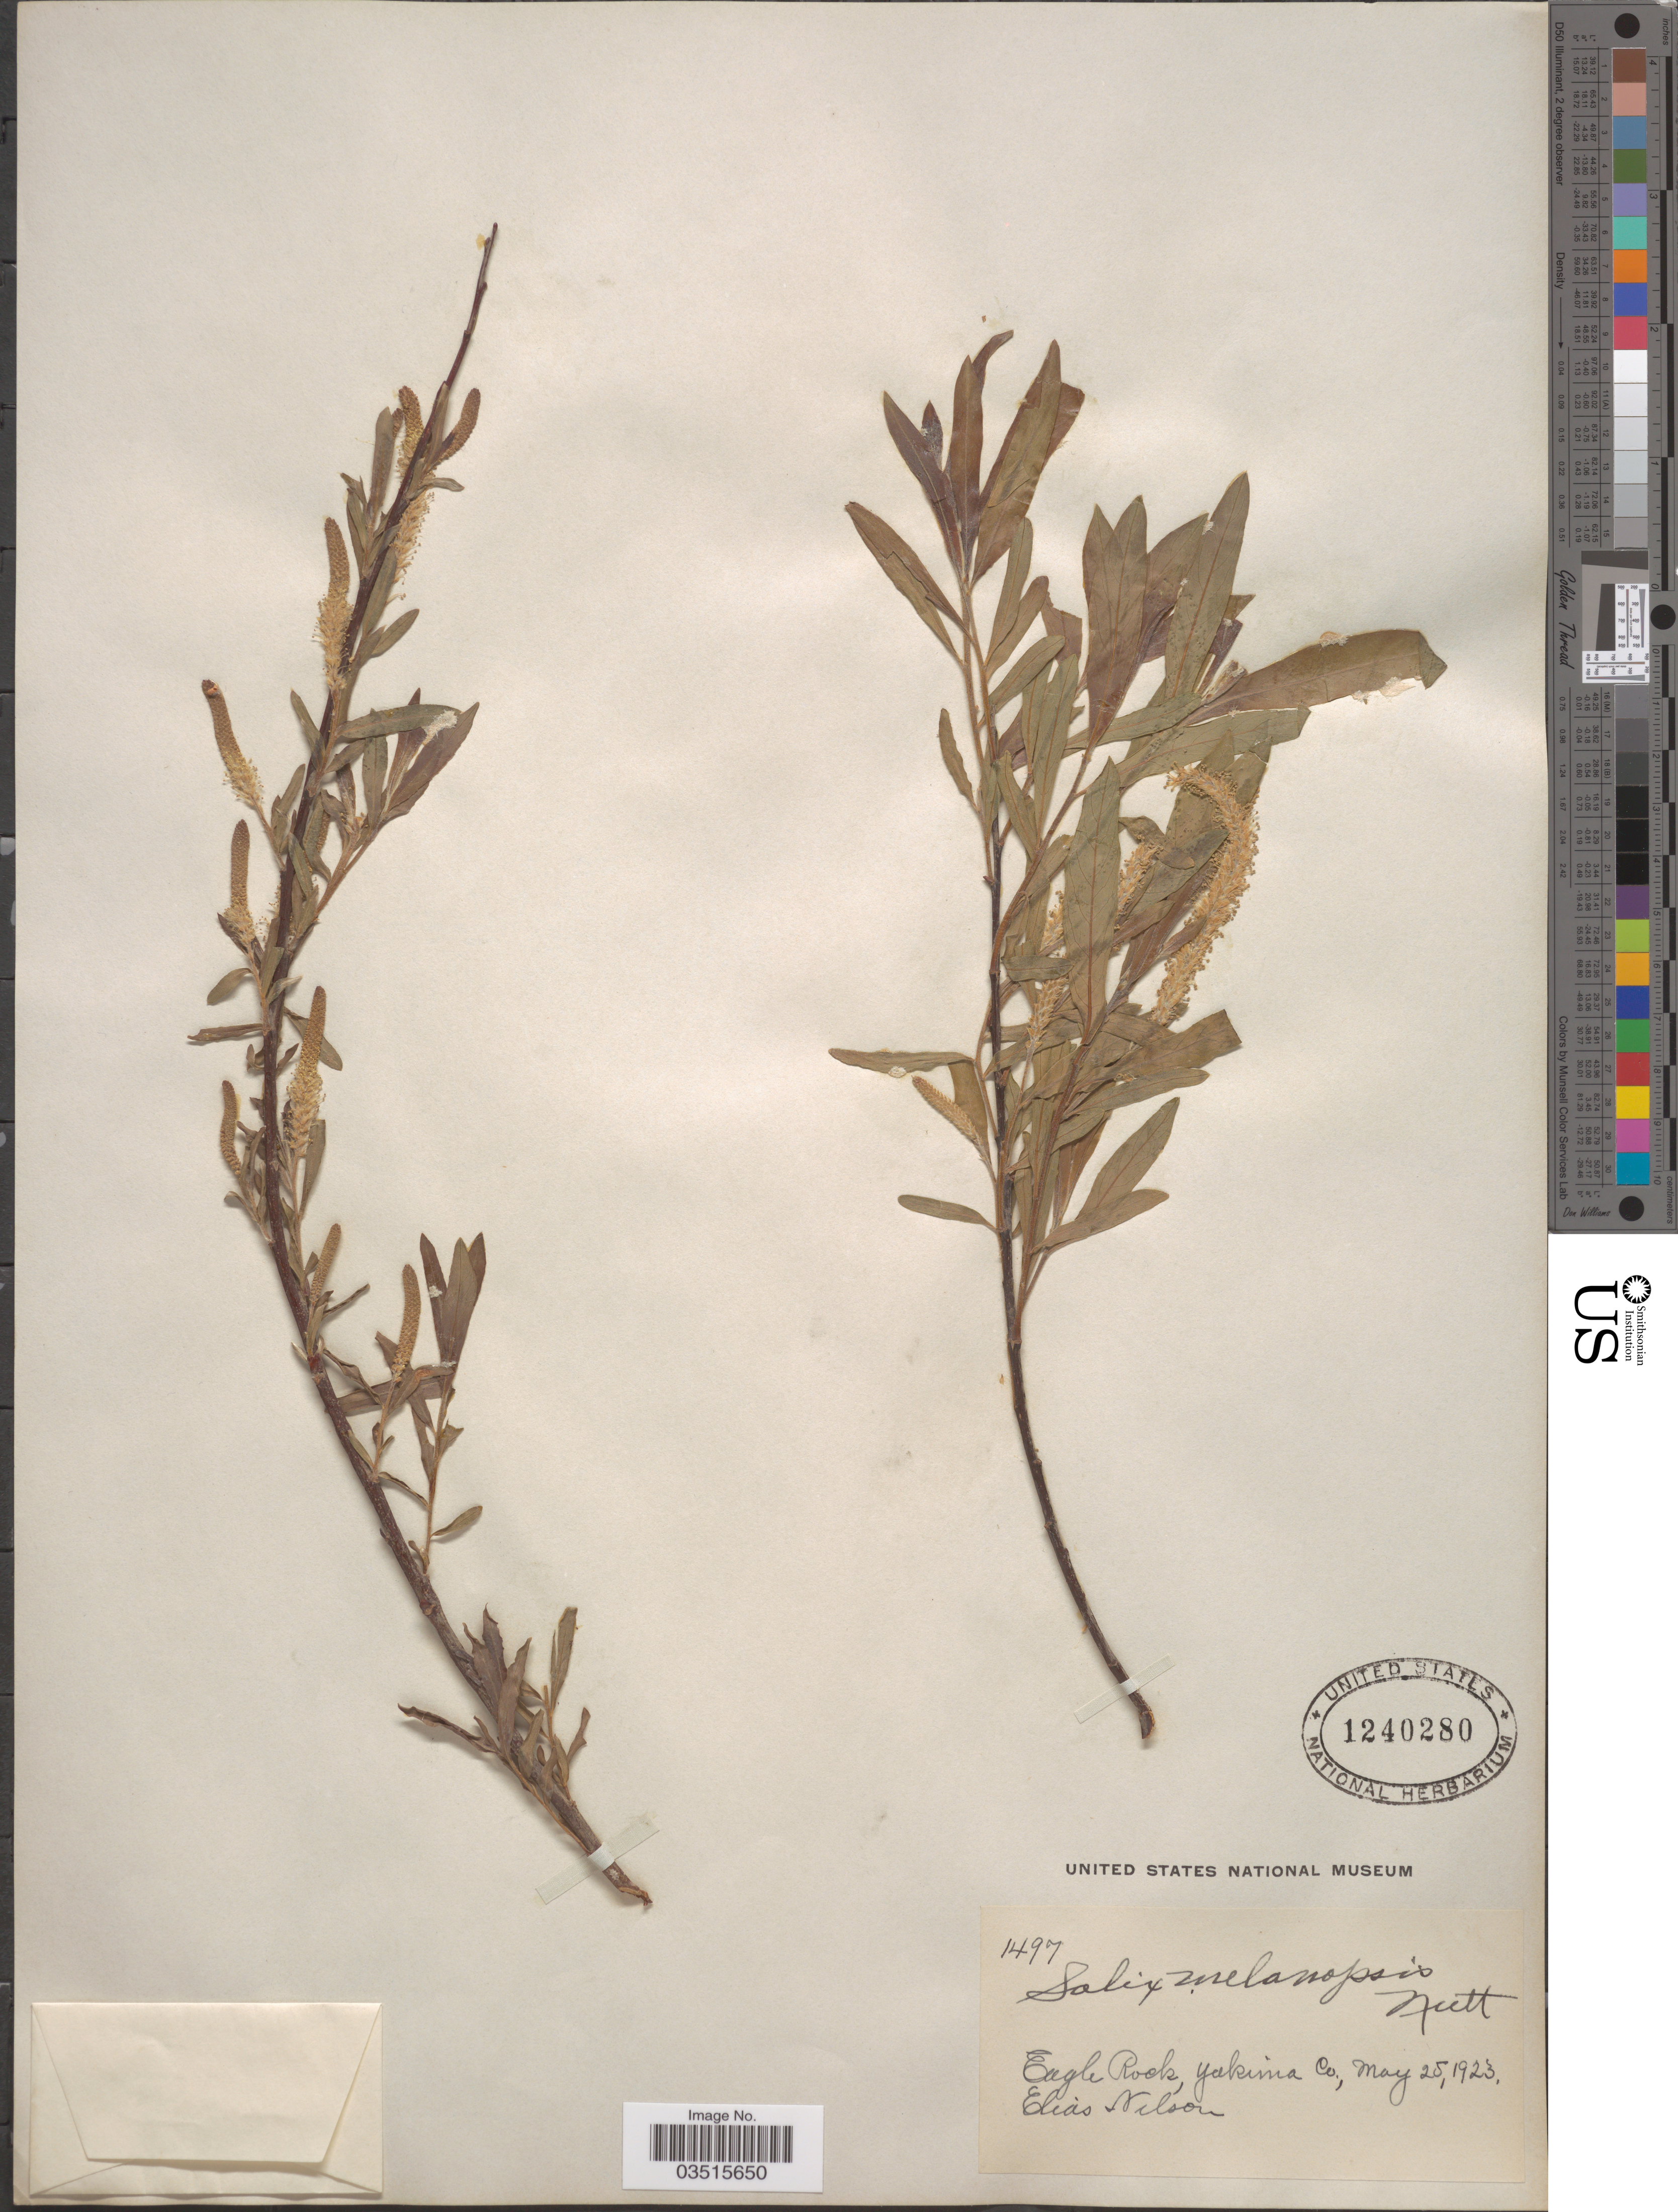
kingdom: Plantae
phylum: Tracheophyta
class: Magnoliopsida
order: Malpighiales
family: Salicaceae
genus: Salix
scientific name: Salix melanopsis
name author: Nutt.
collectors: E. Nelson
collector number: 1497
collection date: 1923-05-25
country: United States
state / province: Washington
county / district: Yakima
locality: Eagle Rock, Yakima Co.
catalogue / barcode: US 1240280